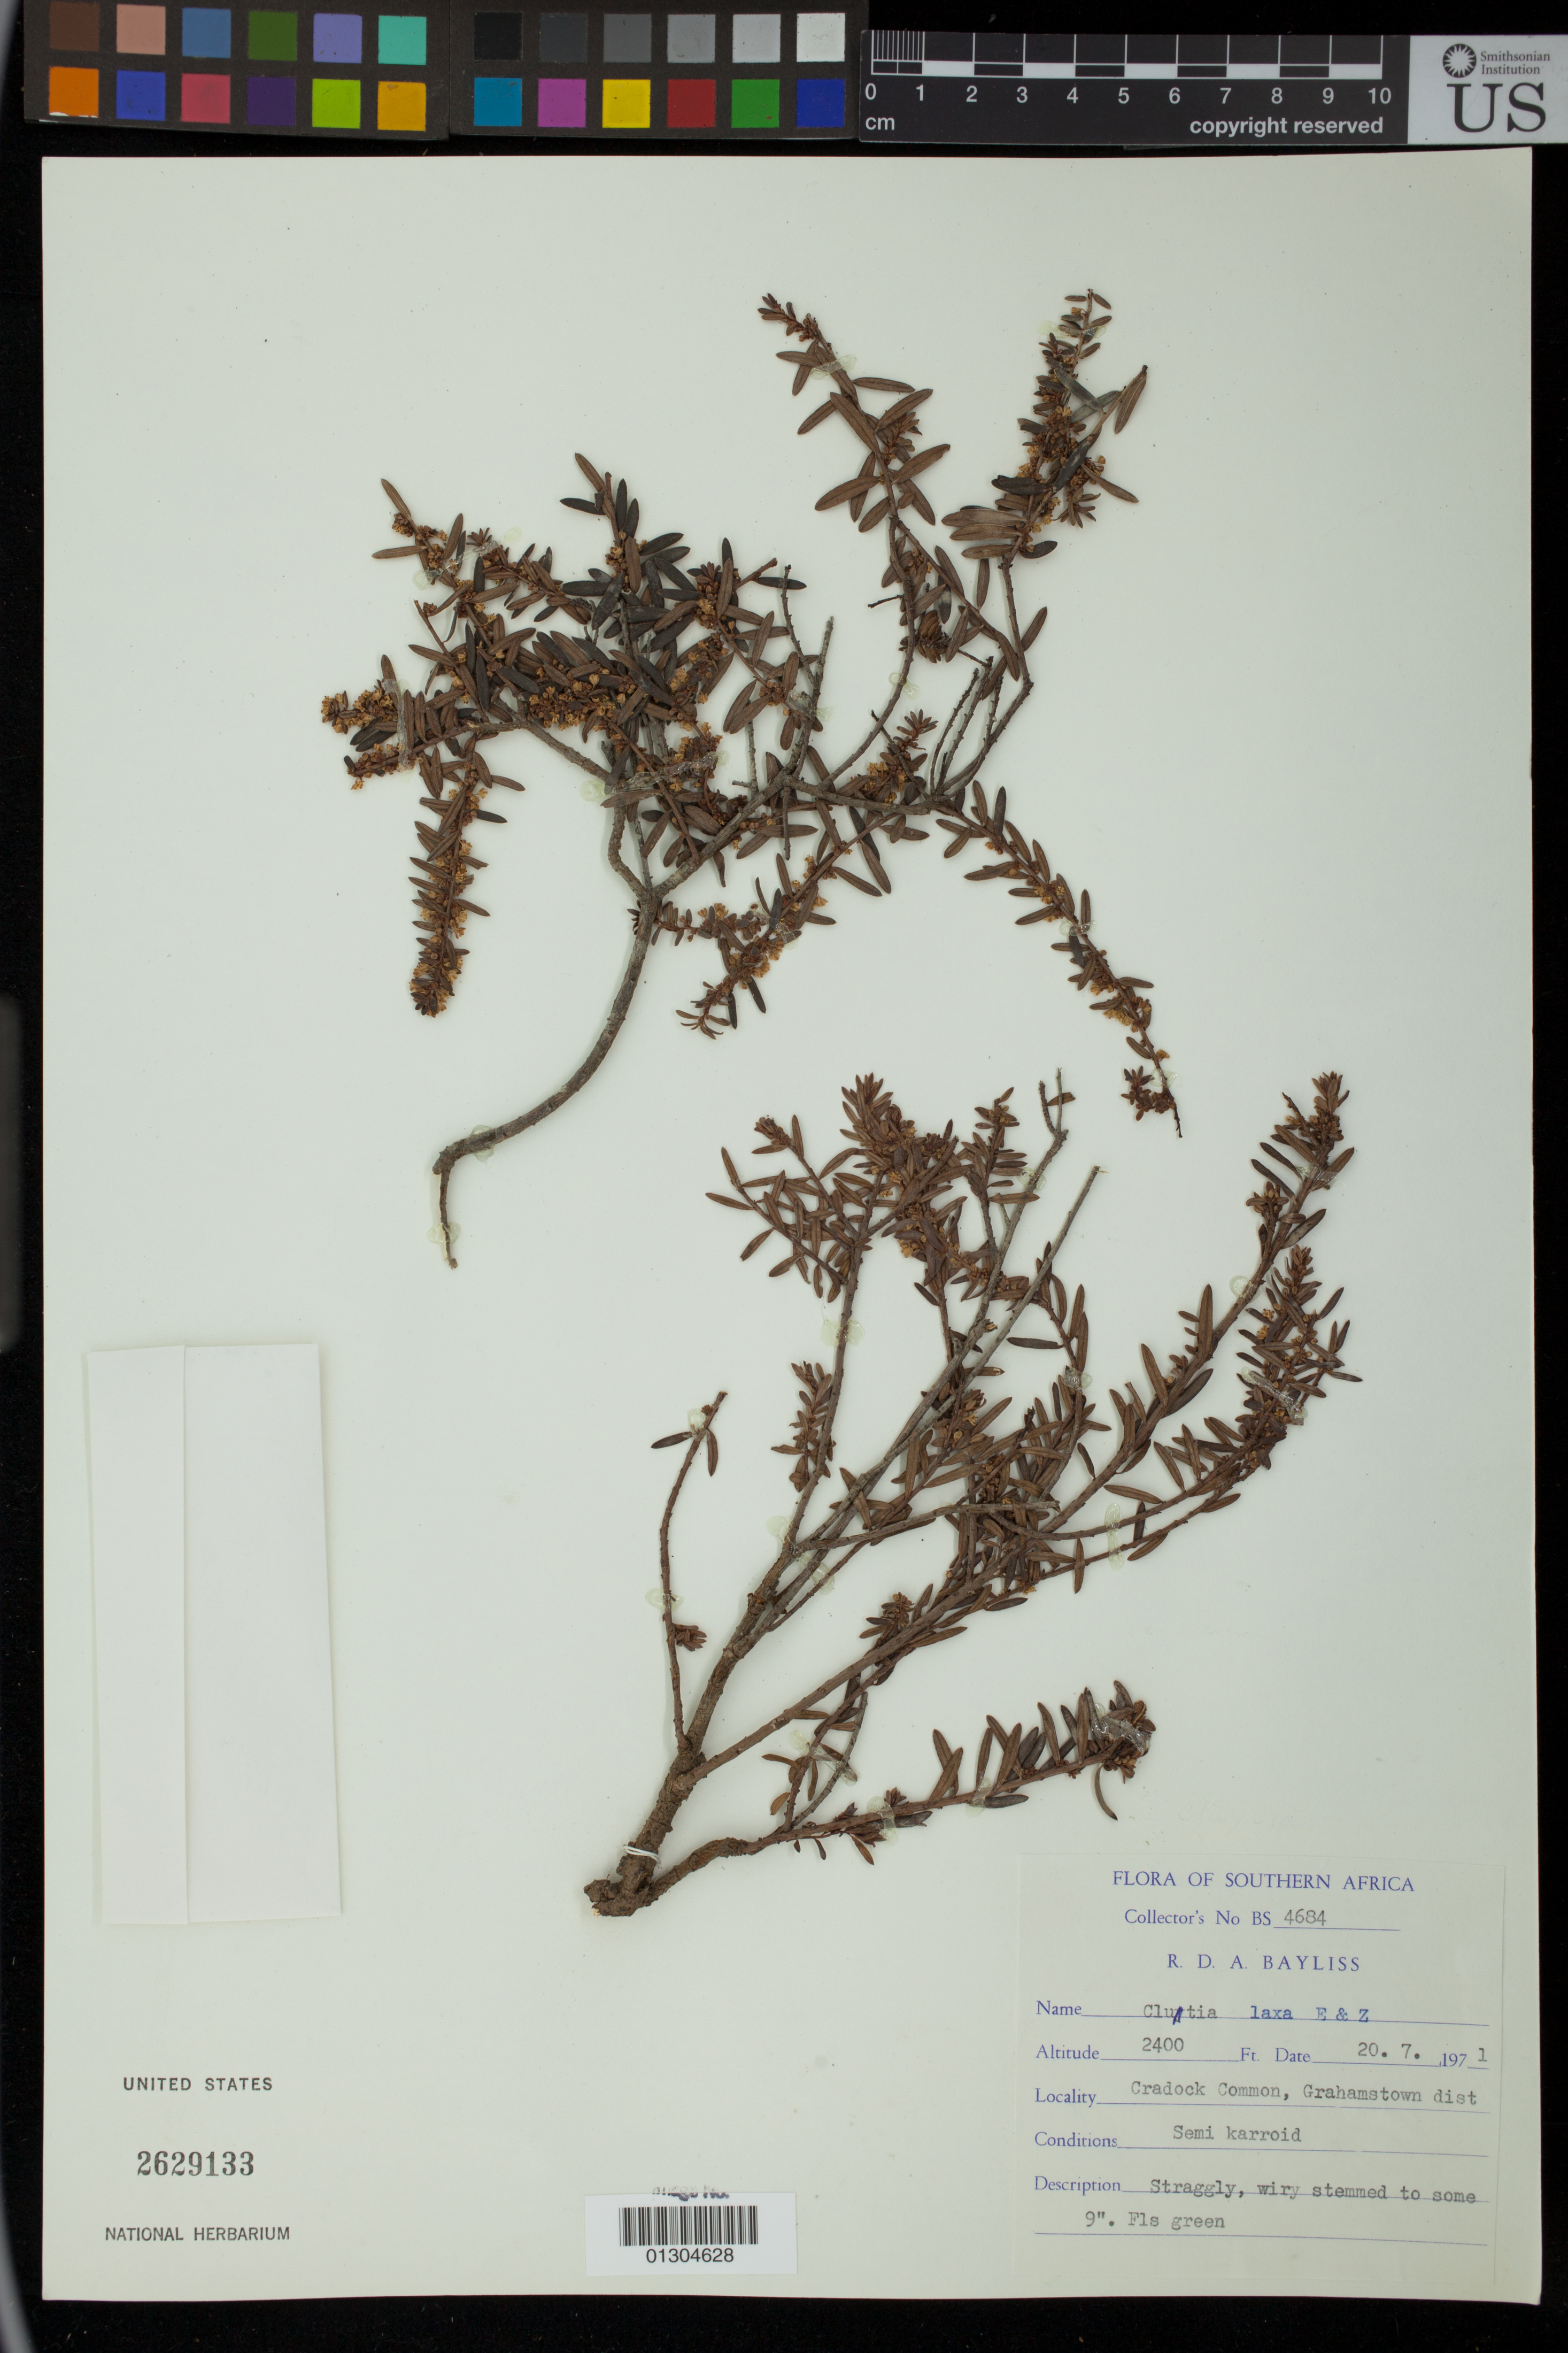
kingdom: Plantae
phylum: Tracheophyta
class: Magnoliopsida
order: Malpighiales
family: Peraceae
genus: Clutia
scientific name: Clutia laxa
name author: Eckl. ex Sond.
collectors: R. D. Bayliss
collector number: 4684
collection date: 1971-07-20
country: South Africa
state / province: Eastern Cape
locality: Cradock Common, Grahamstown dist.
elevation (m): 732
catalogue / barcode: US 2629133